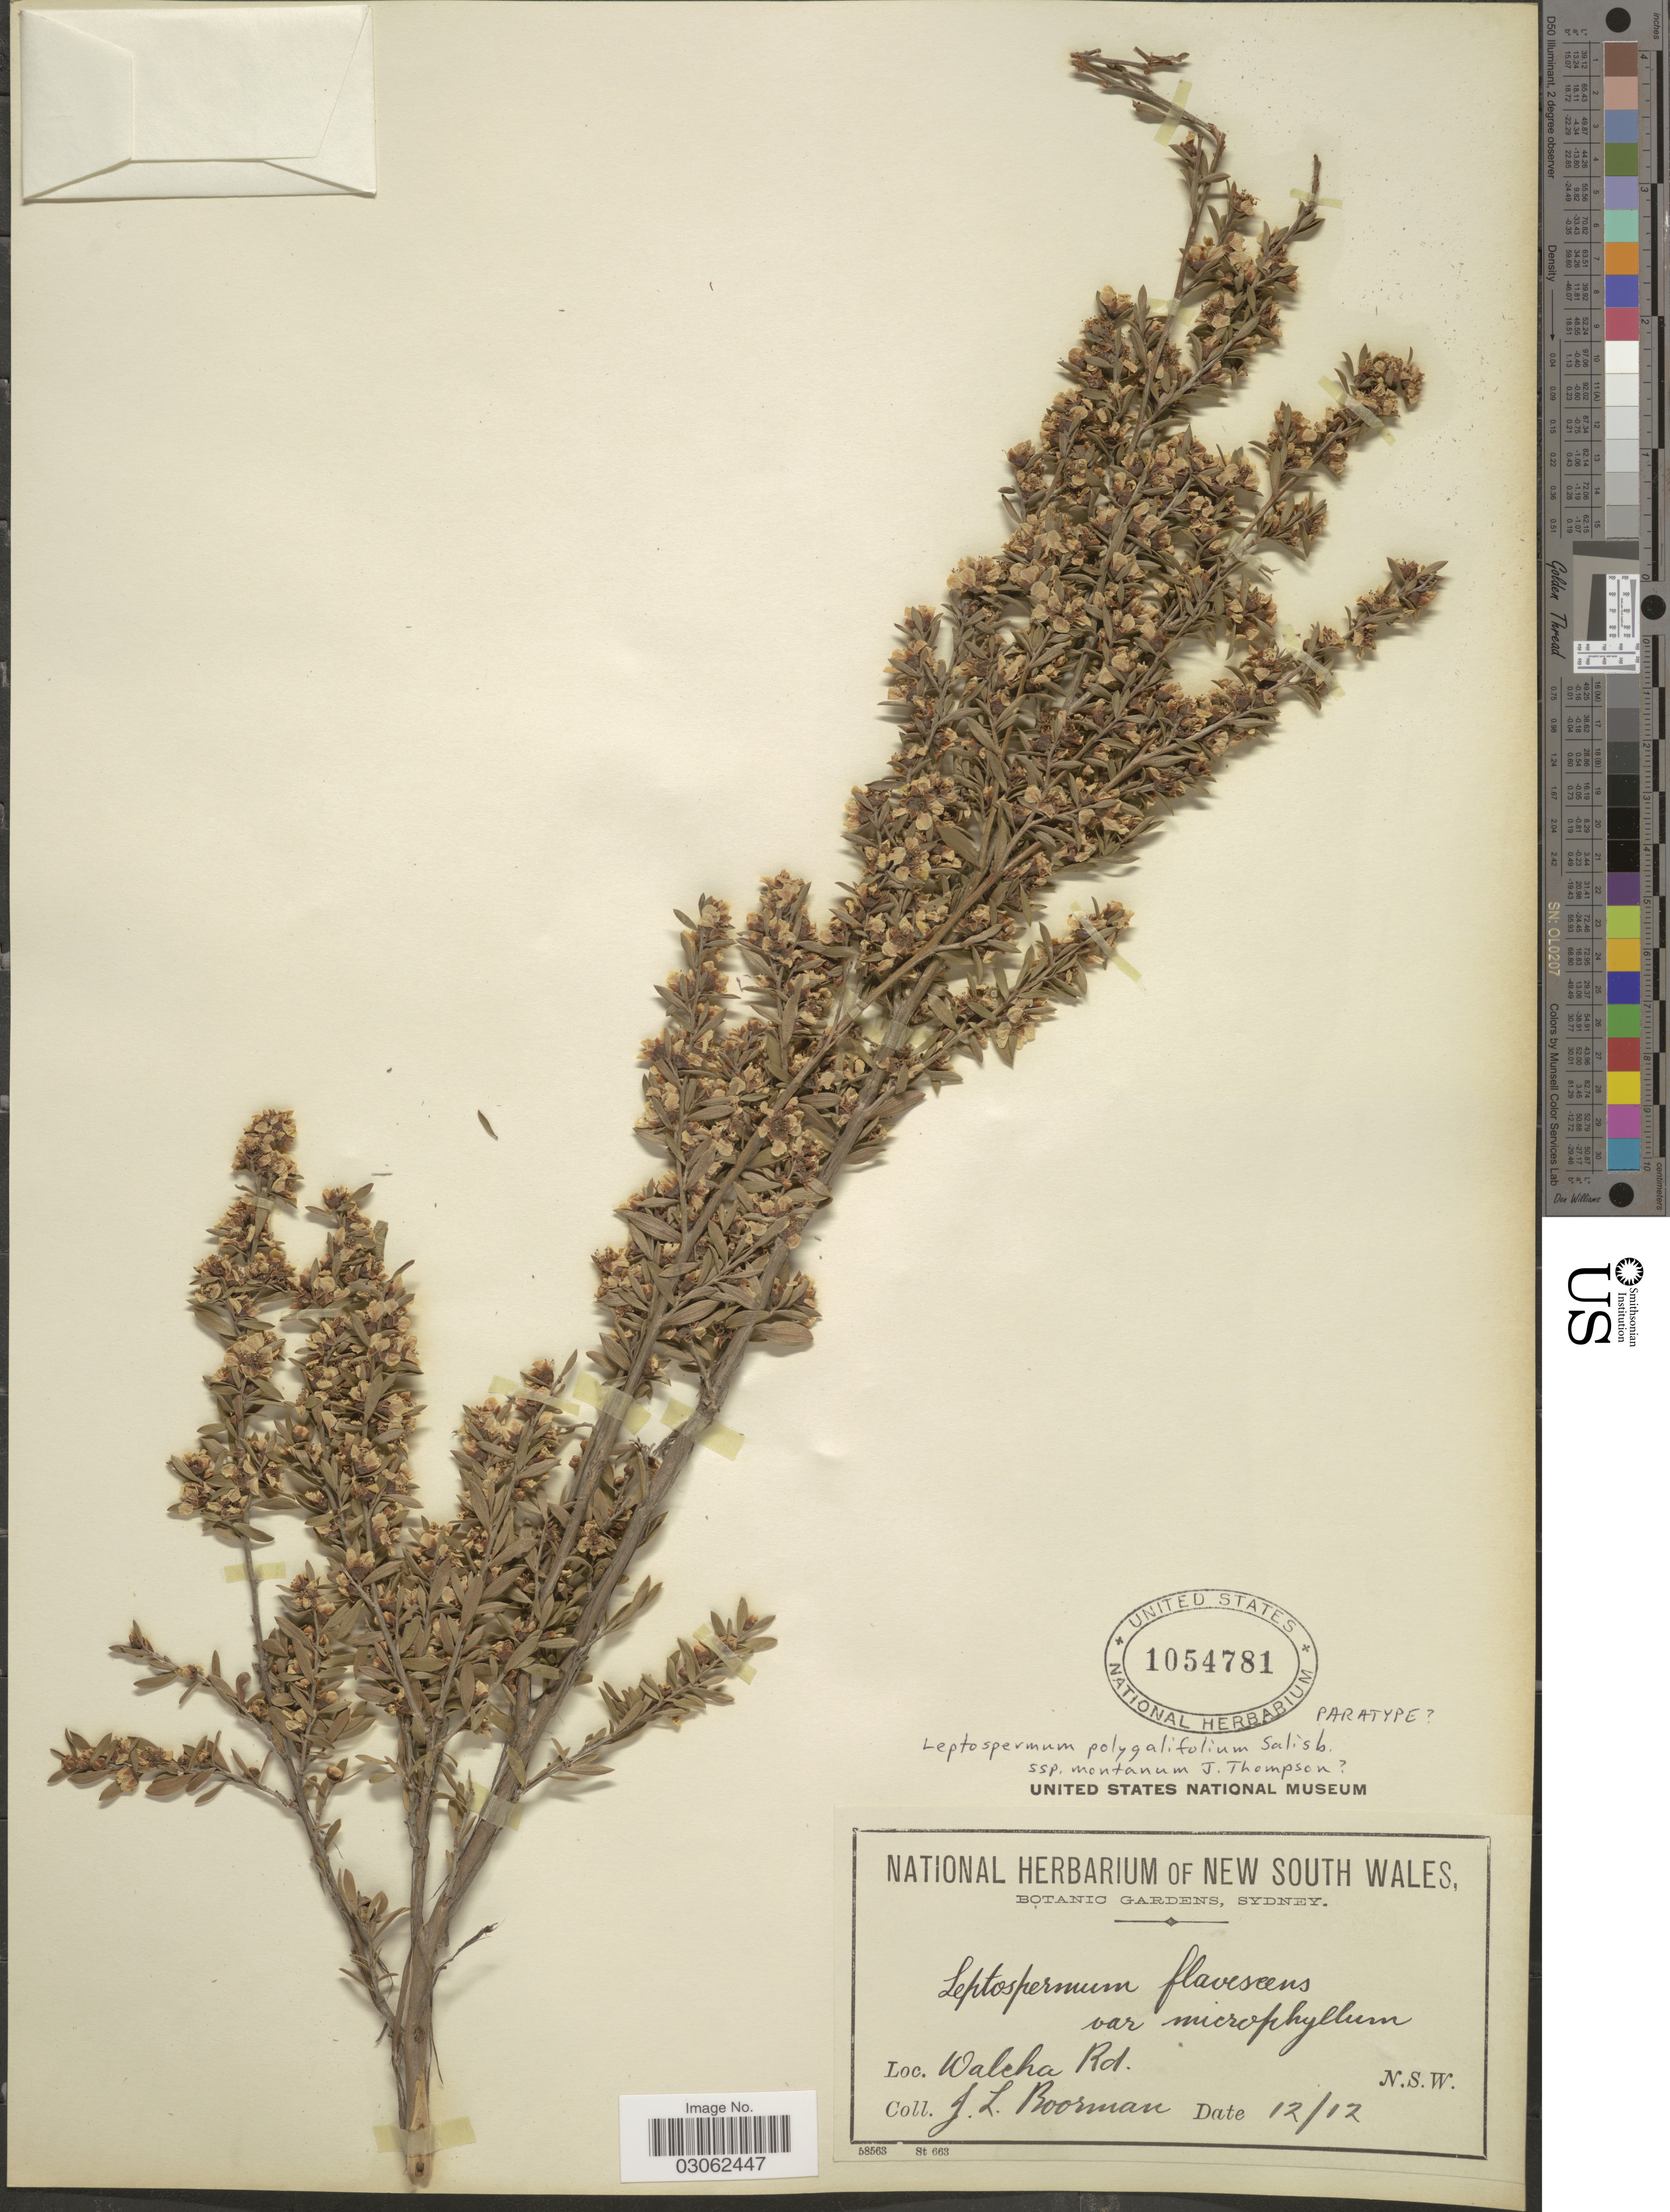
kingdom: Plantae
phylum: Tracheophyta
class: Magnoliopsida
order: Myrtales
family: Myrtaceae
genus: Leptospermum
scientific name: Leptospermum polygalifolium subsp. montanum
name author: Joy Thomps.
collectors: J. Boorman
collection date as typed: Transcribed d/m/y: /12/12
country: Australia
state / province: New South Wales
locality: Walcha Rd. N.S.W.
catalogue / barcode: US 1054781